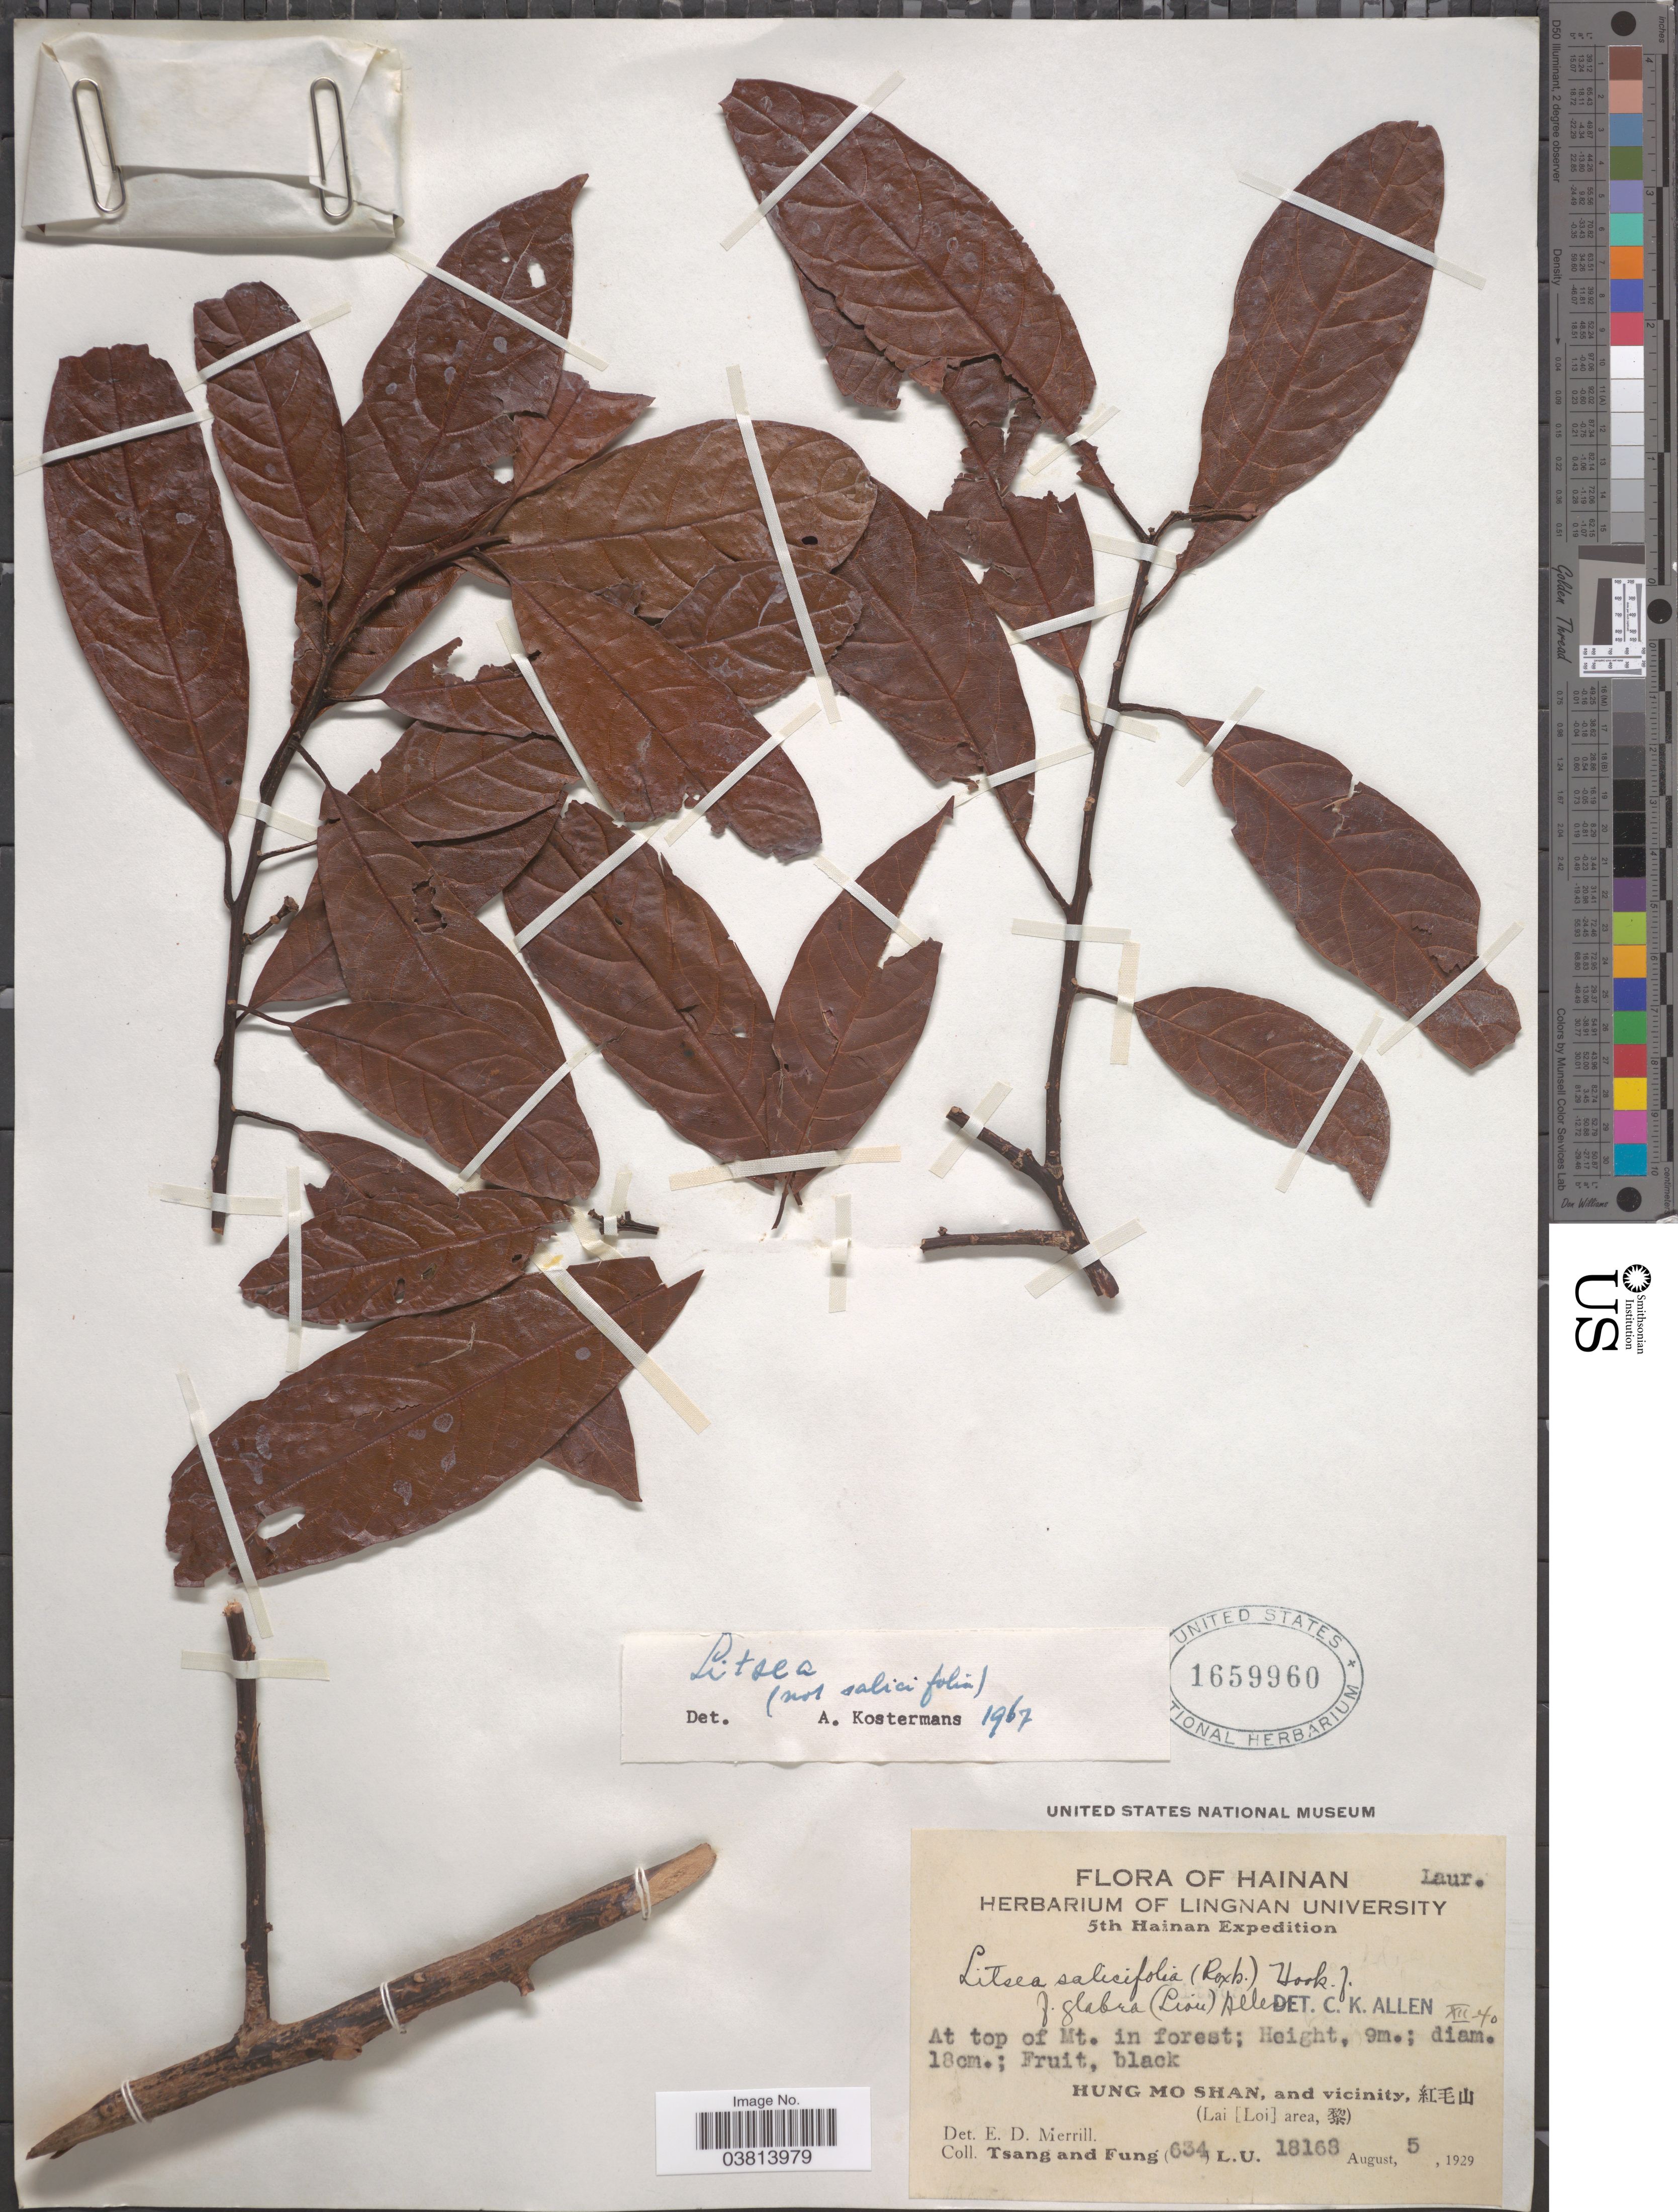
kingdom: Plantae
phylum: Tracheophyta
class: Magnoliopsida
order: Laurales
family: Lauraceae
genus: Litsea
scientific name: Litsea sp.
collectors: -. T'sang & Fung, --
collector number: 634L.U.18168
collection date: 1929-08-05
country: China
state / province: Hainan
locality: At top of Mt. in forest. Hung Mo Shan, and vicinity, X. (Lai [Loi] area, X).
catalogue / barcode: US 1659960